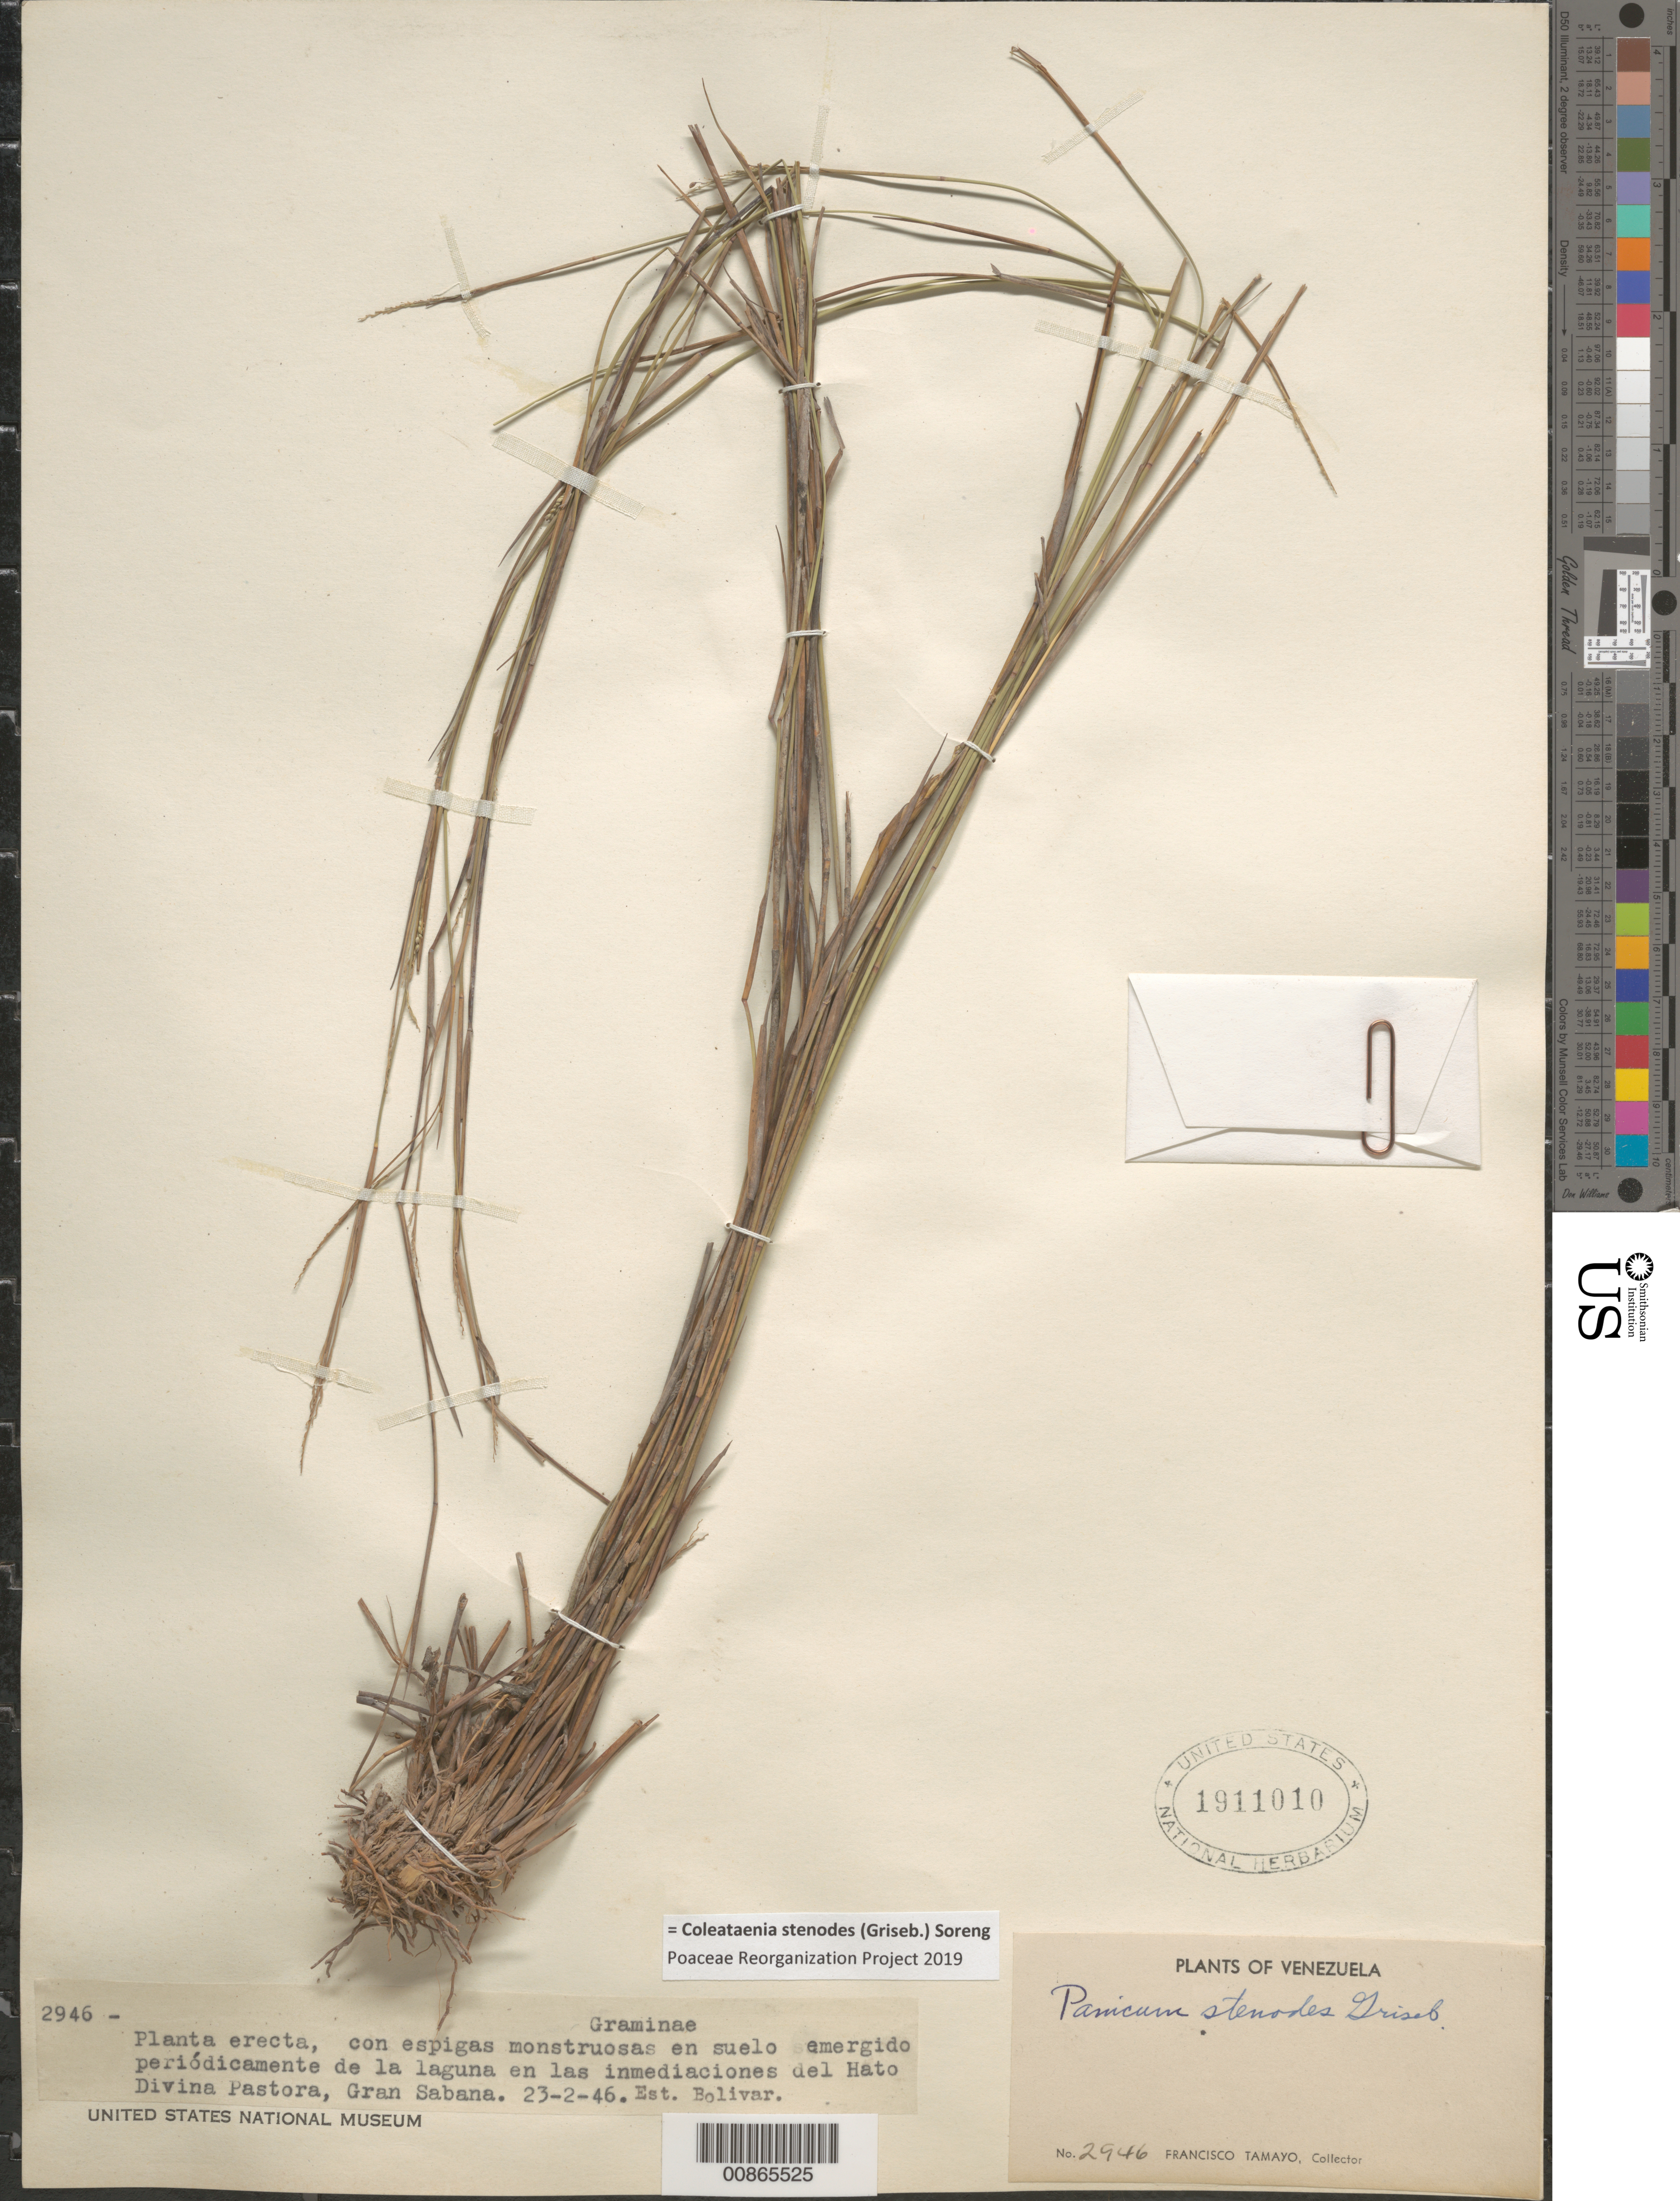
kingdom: Plantae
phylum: Tracheophyta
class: Liliopsida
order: Poales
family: Poaceae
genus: Panicum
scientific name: Panicum stenodes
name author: Griseb.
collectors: F. Tamayo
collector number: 2946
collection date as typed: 23-Feb-46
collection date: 1946-02-23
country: Venezuela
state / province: Bolívar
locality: Gran Sabana, Hato Divina Pastora, Cerro Ceitá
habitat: Suelo emergido periodicamente de la laguna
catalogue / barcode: US 1911010